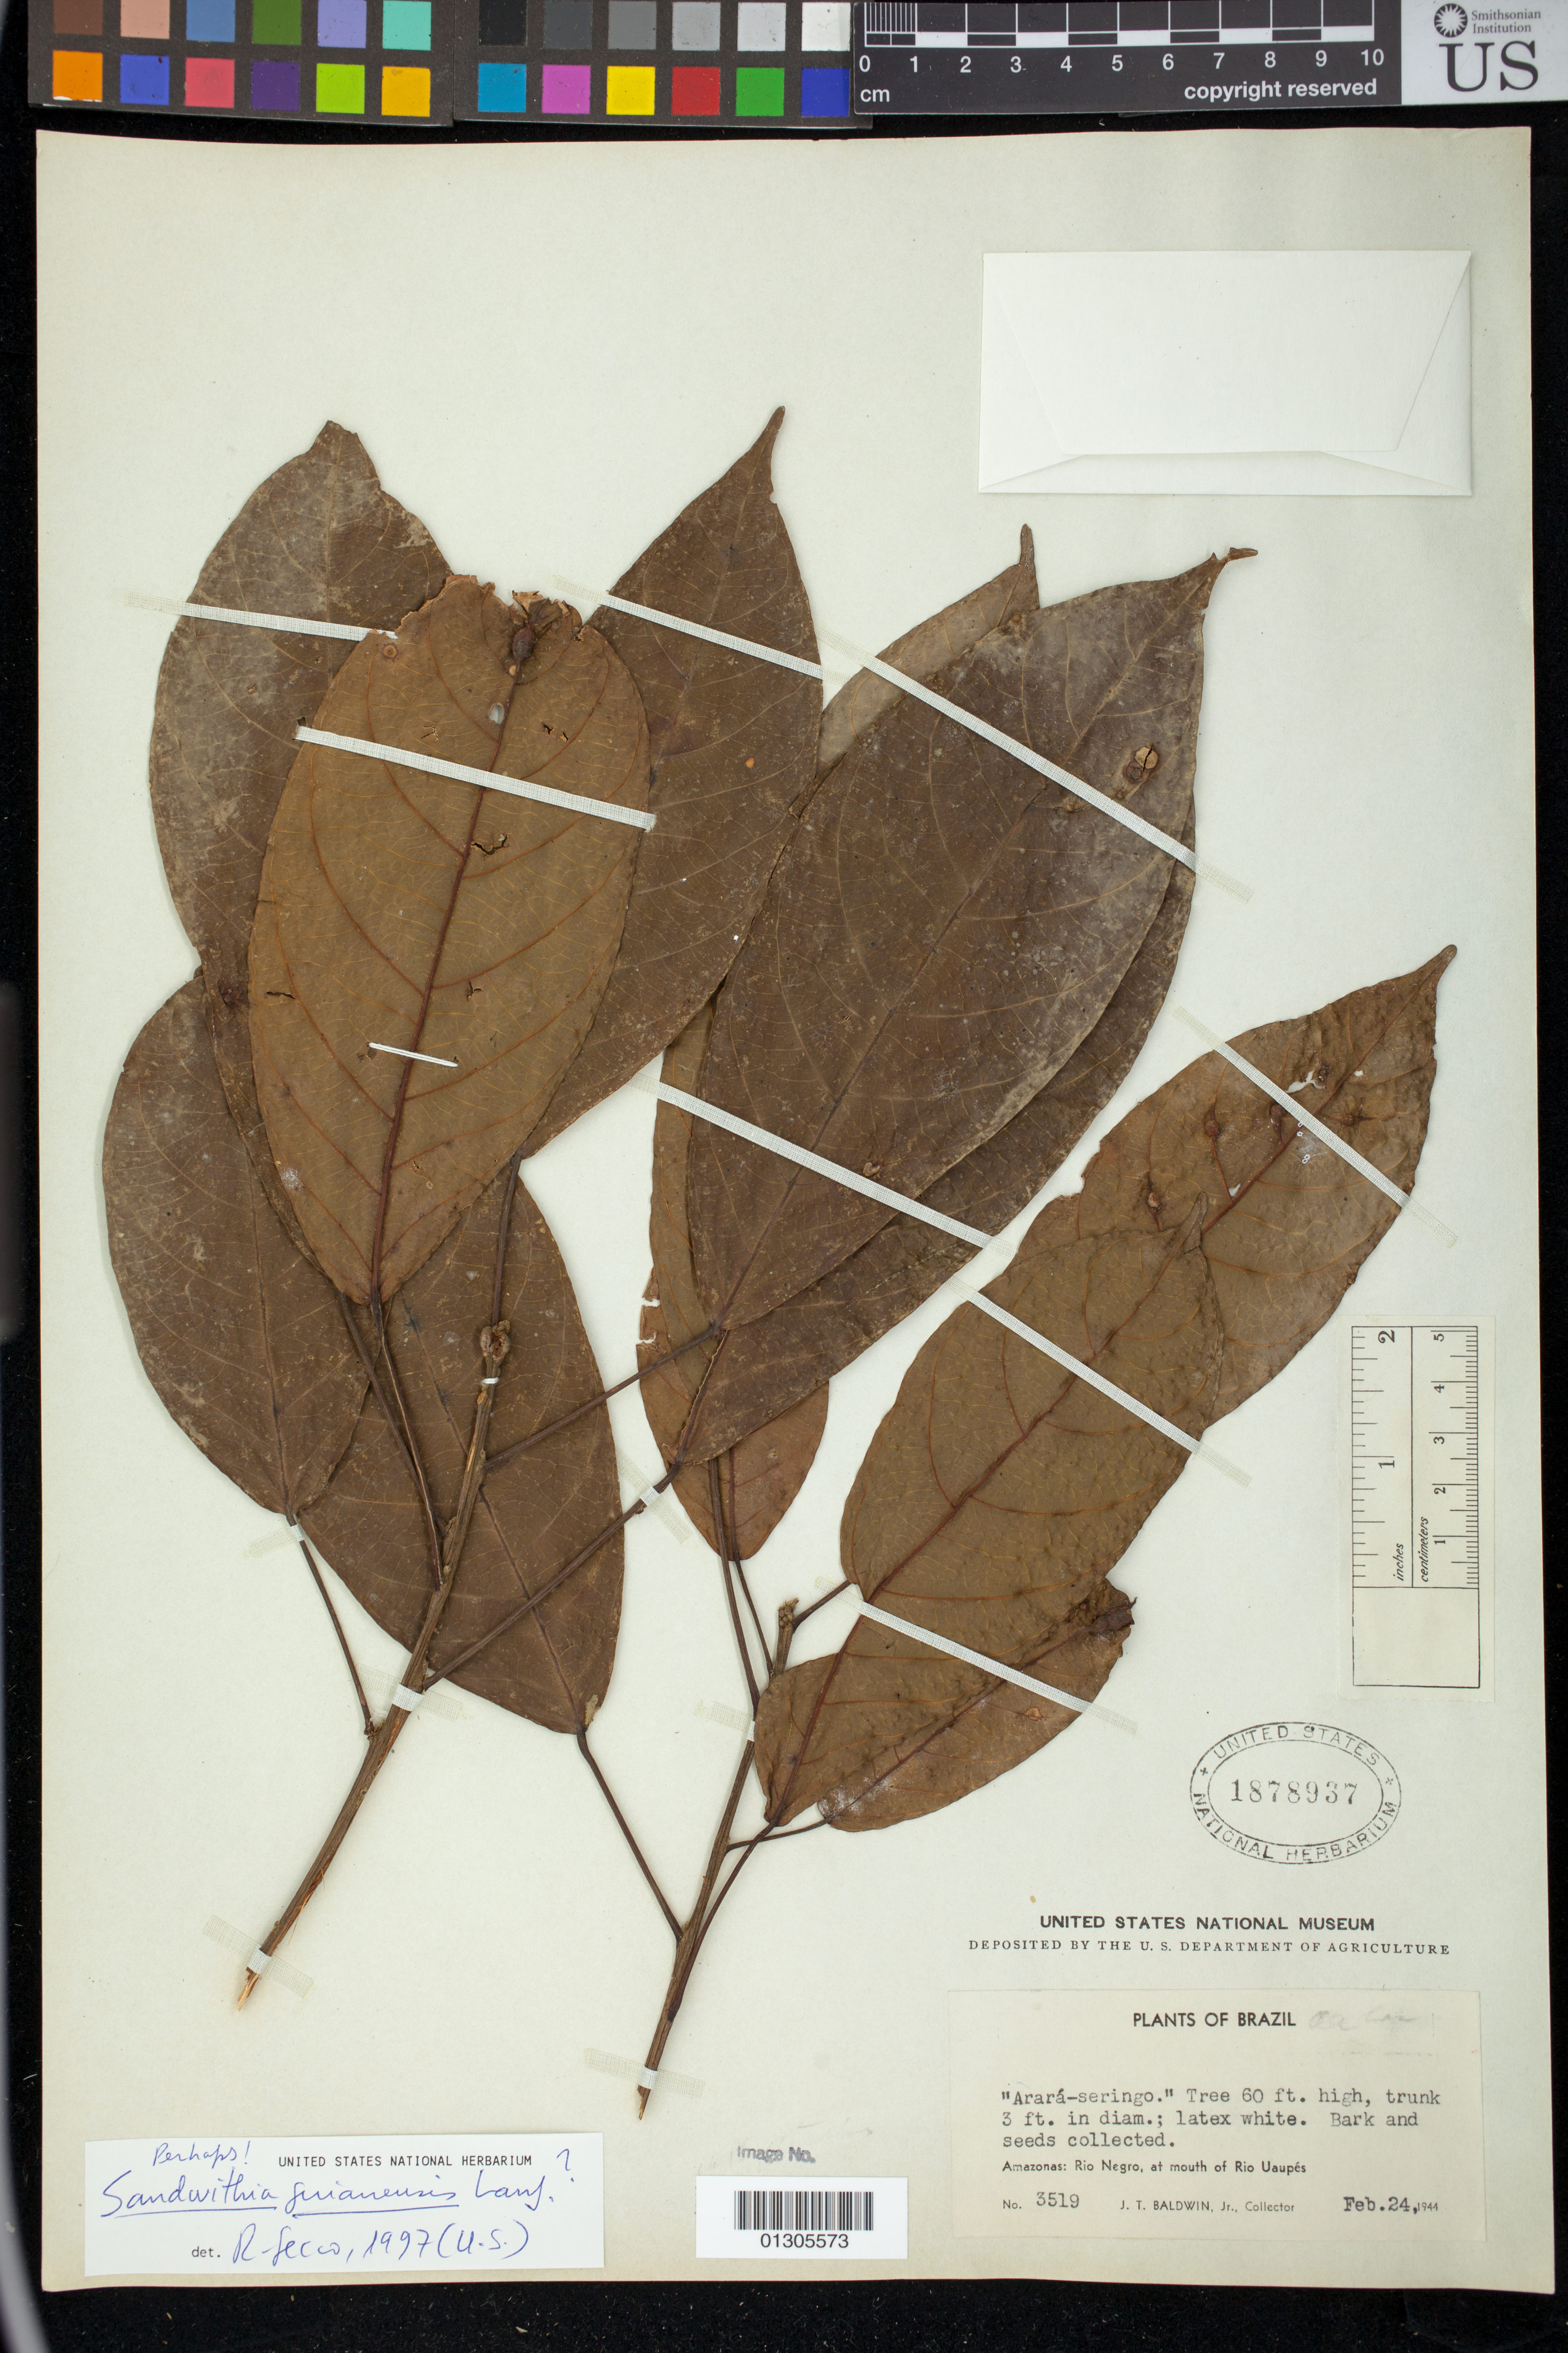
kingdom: Plantae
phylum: Tracheophyta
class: Magnoliopsida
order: Malpighiales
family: Euphorbiaceae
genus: Sagotia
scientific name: Sagotia racemosa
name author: Baill.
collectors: J. T. Baldwin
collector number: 3519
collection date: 1944-02-24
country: Brazil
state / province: Amazonas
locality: Rio Negro, at mouth of Río Uaupes [Vaupes]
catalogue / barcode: US 1878937